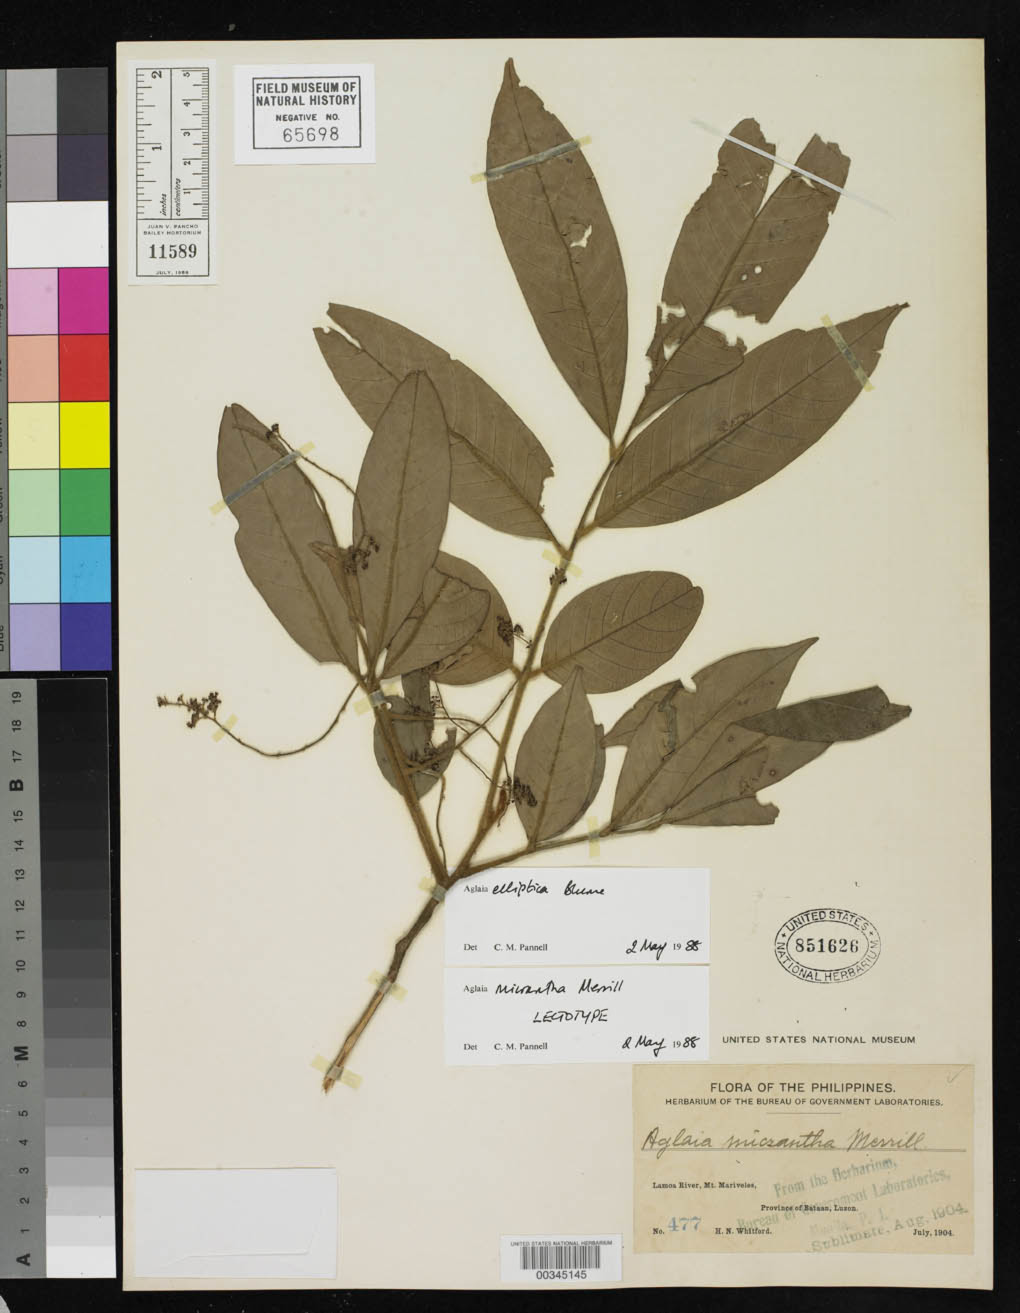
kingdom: Plantae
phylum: Tracheophyta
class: Magnoliopsida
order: Sapindales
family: Meliaceae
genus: Aglaia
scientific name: Aglaia micrantha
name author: Merr.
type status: Lectotype; Type Collection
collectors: H. N. Whitford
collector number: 477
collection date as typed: Jul 1904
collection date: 1904-07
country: Philippines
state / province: Central Luzon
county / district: Bataan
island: Luzon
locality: Lamao River, Mt Mariveles, Province of Bataan, Luzon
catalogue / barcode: US 851626